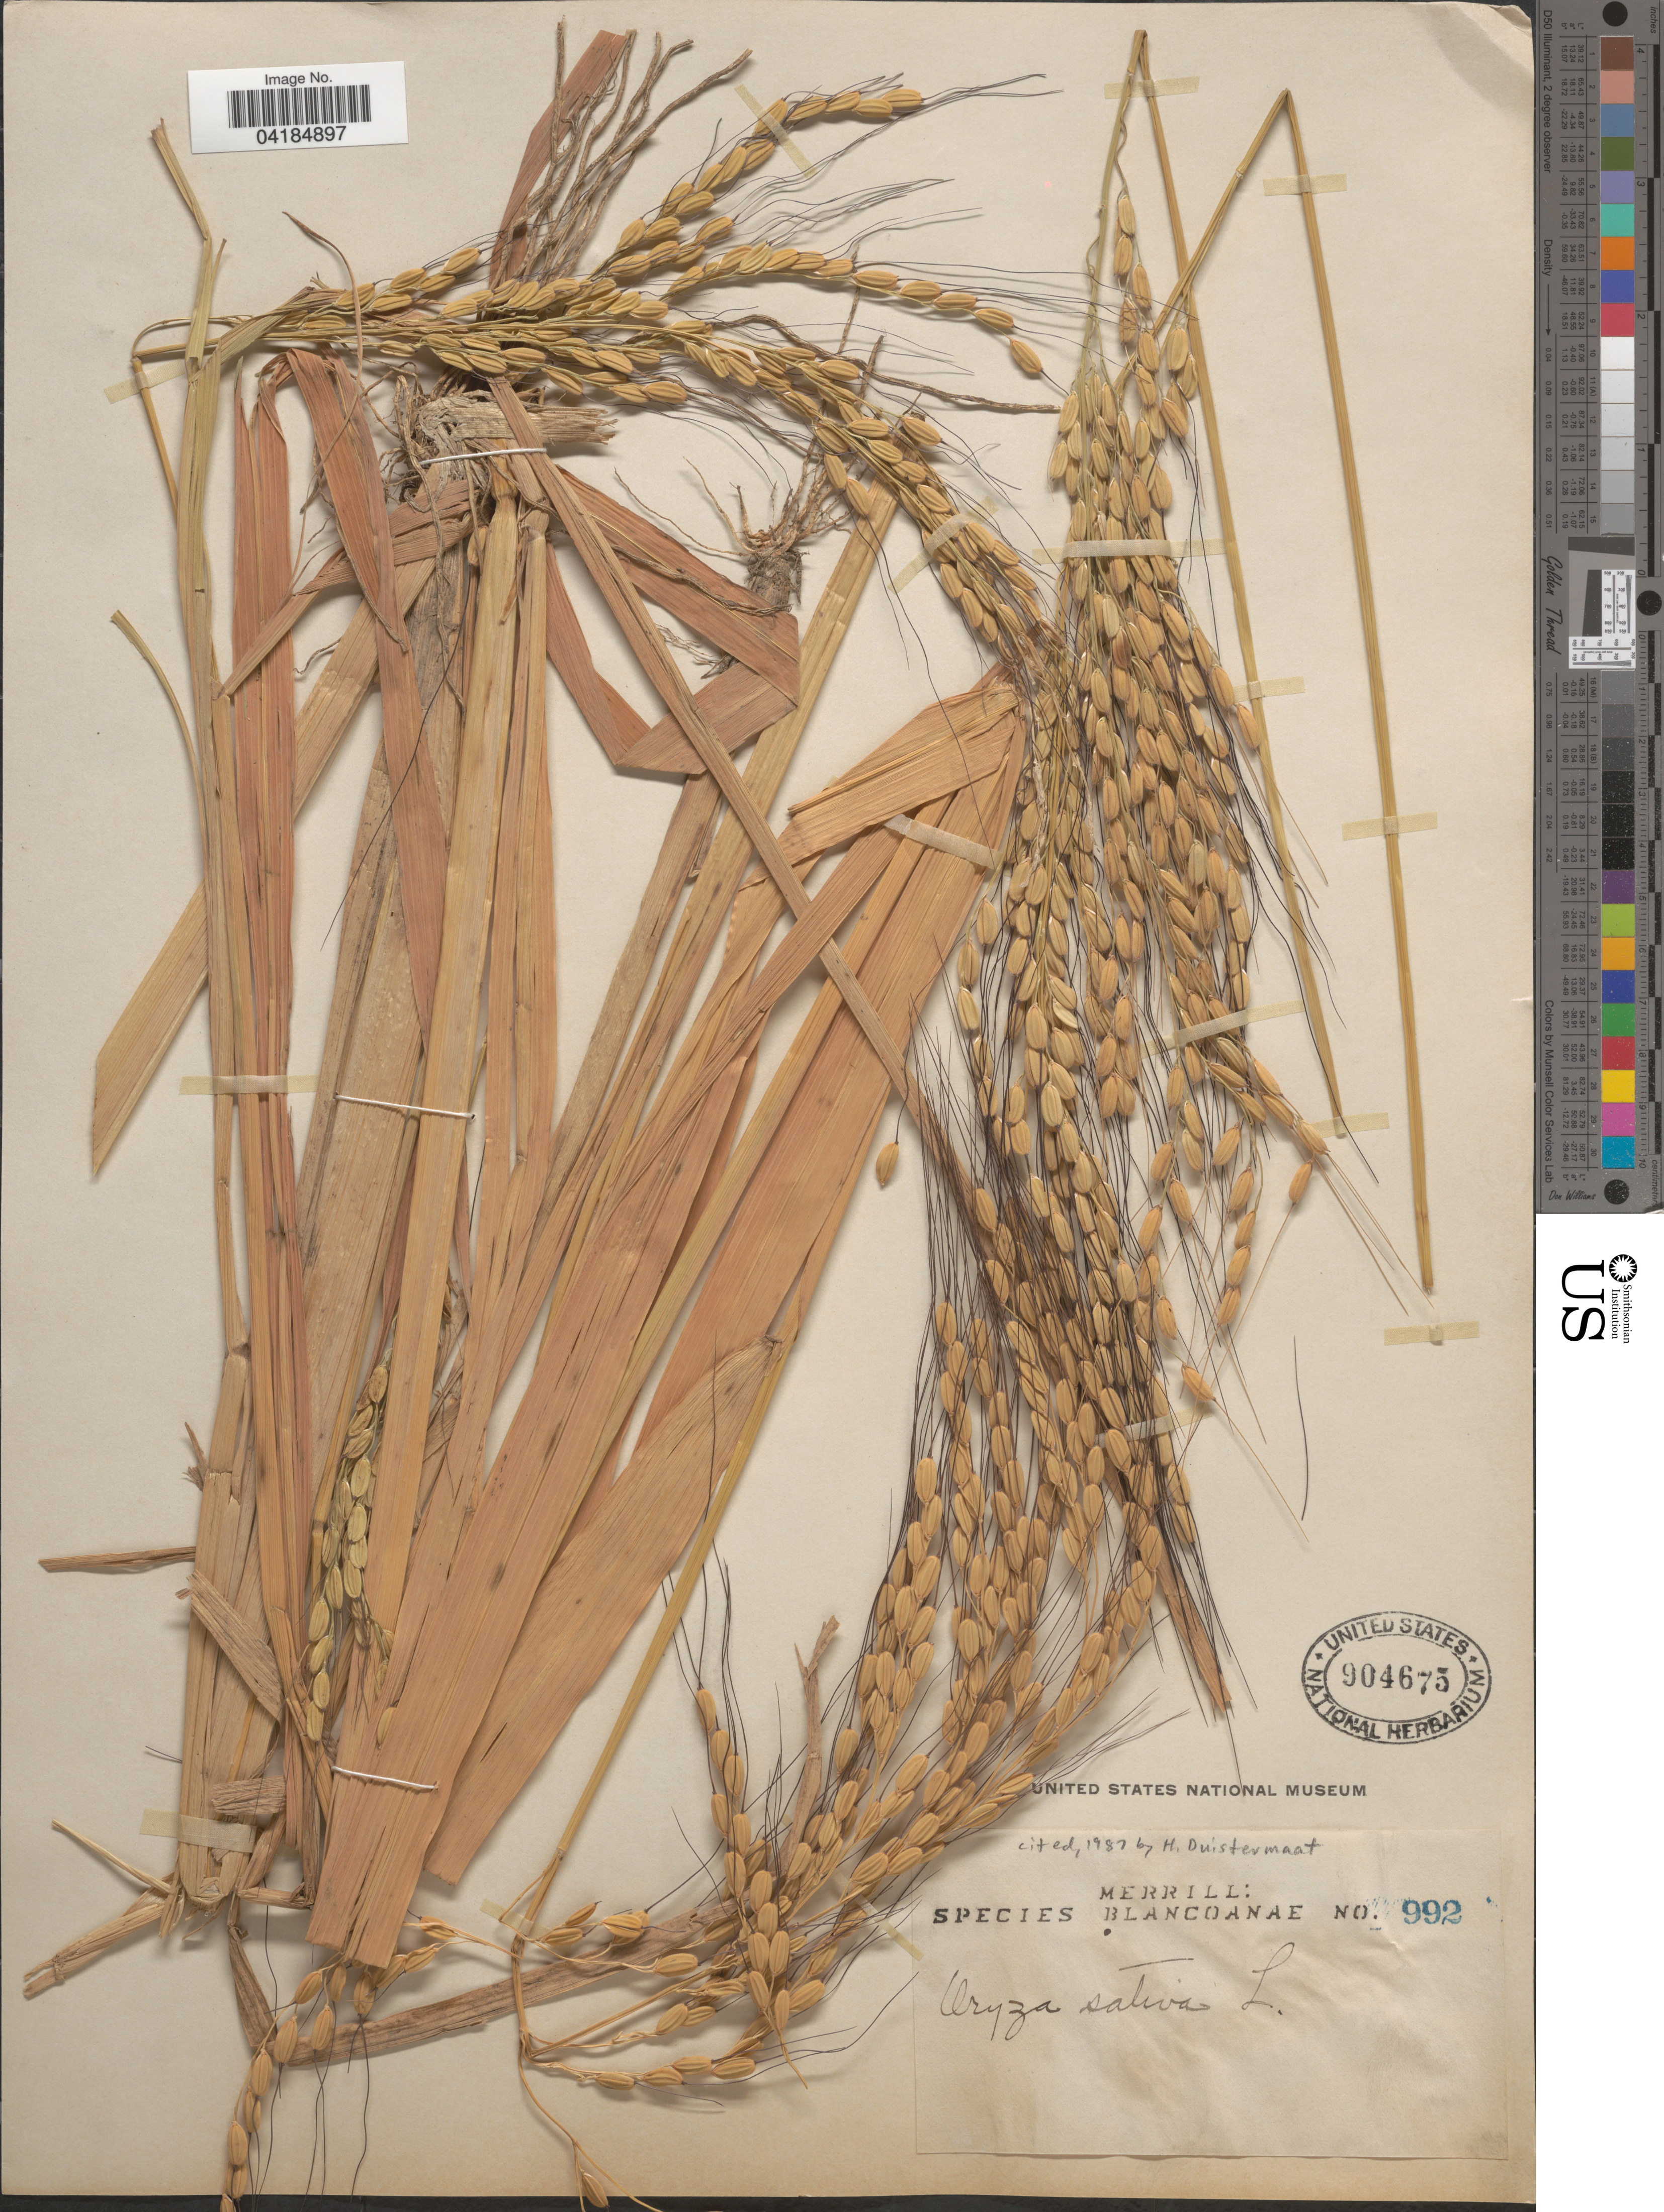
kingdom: Plantae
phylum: Tracheophyta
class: Liliopsida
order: Poales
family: Poaceae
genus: Oryza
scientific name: Oryza sativa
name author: L.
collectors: Merrill, --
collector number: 992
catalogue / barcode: US 904675